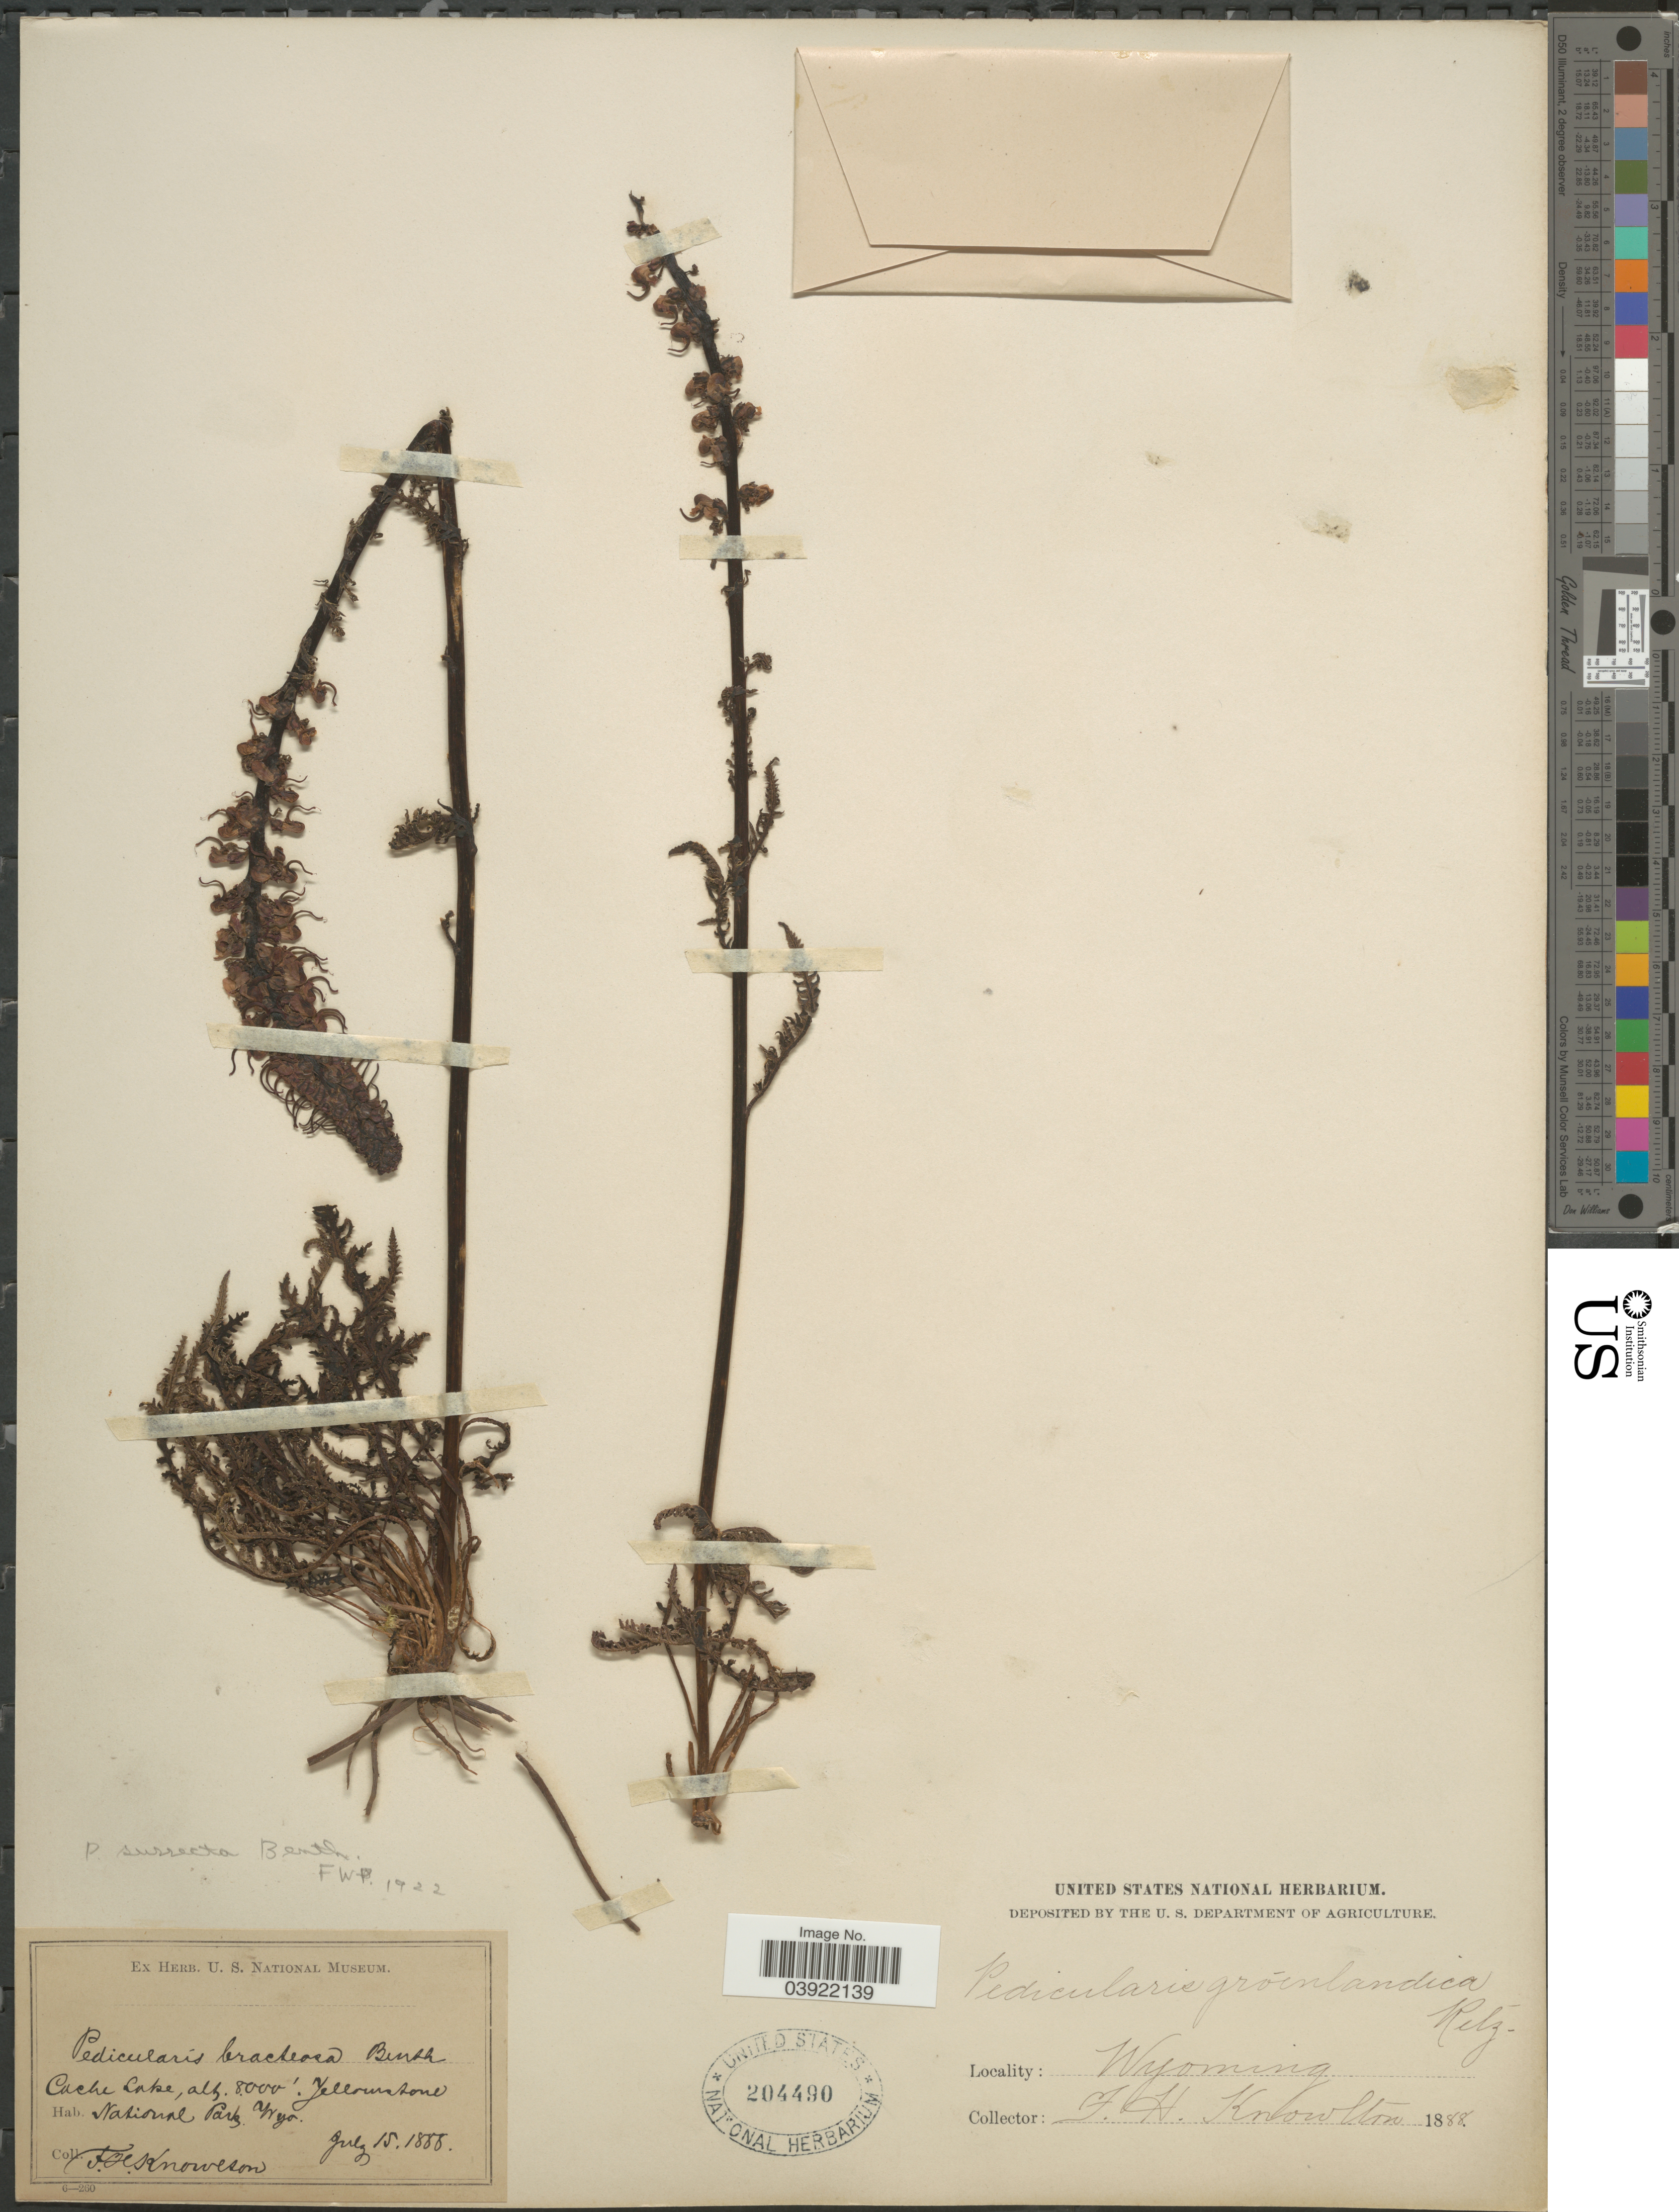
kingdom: Plantae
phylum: Tracheophyta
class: Magnoliopsida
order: Lamiales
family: Orobanchaceae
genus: Pedicularis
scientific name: Pedicularis groenlandica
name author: Retz.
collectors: F. H. Knowlton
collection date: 1888-07-15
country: United States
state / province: Wyoming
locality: Cache Lake, Yellowstone National Park.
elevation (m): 2438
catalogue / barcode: US 204490